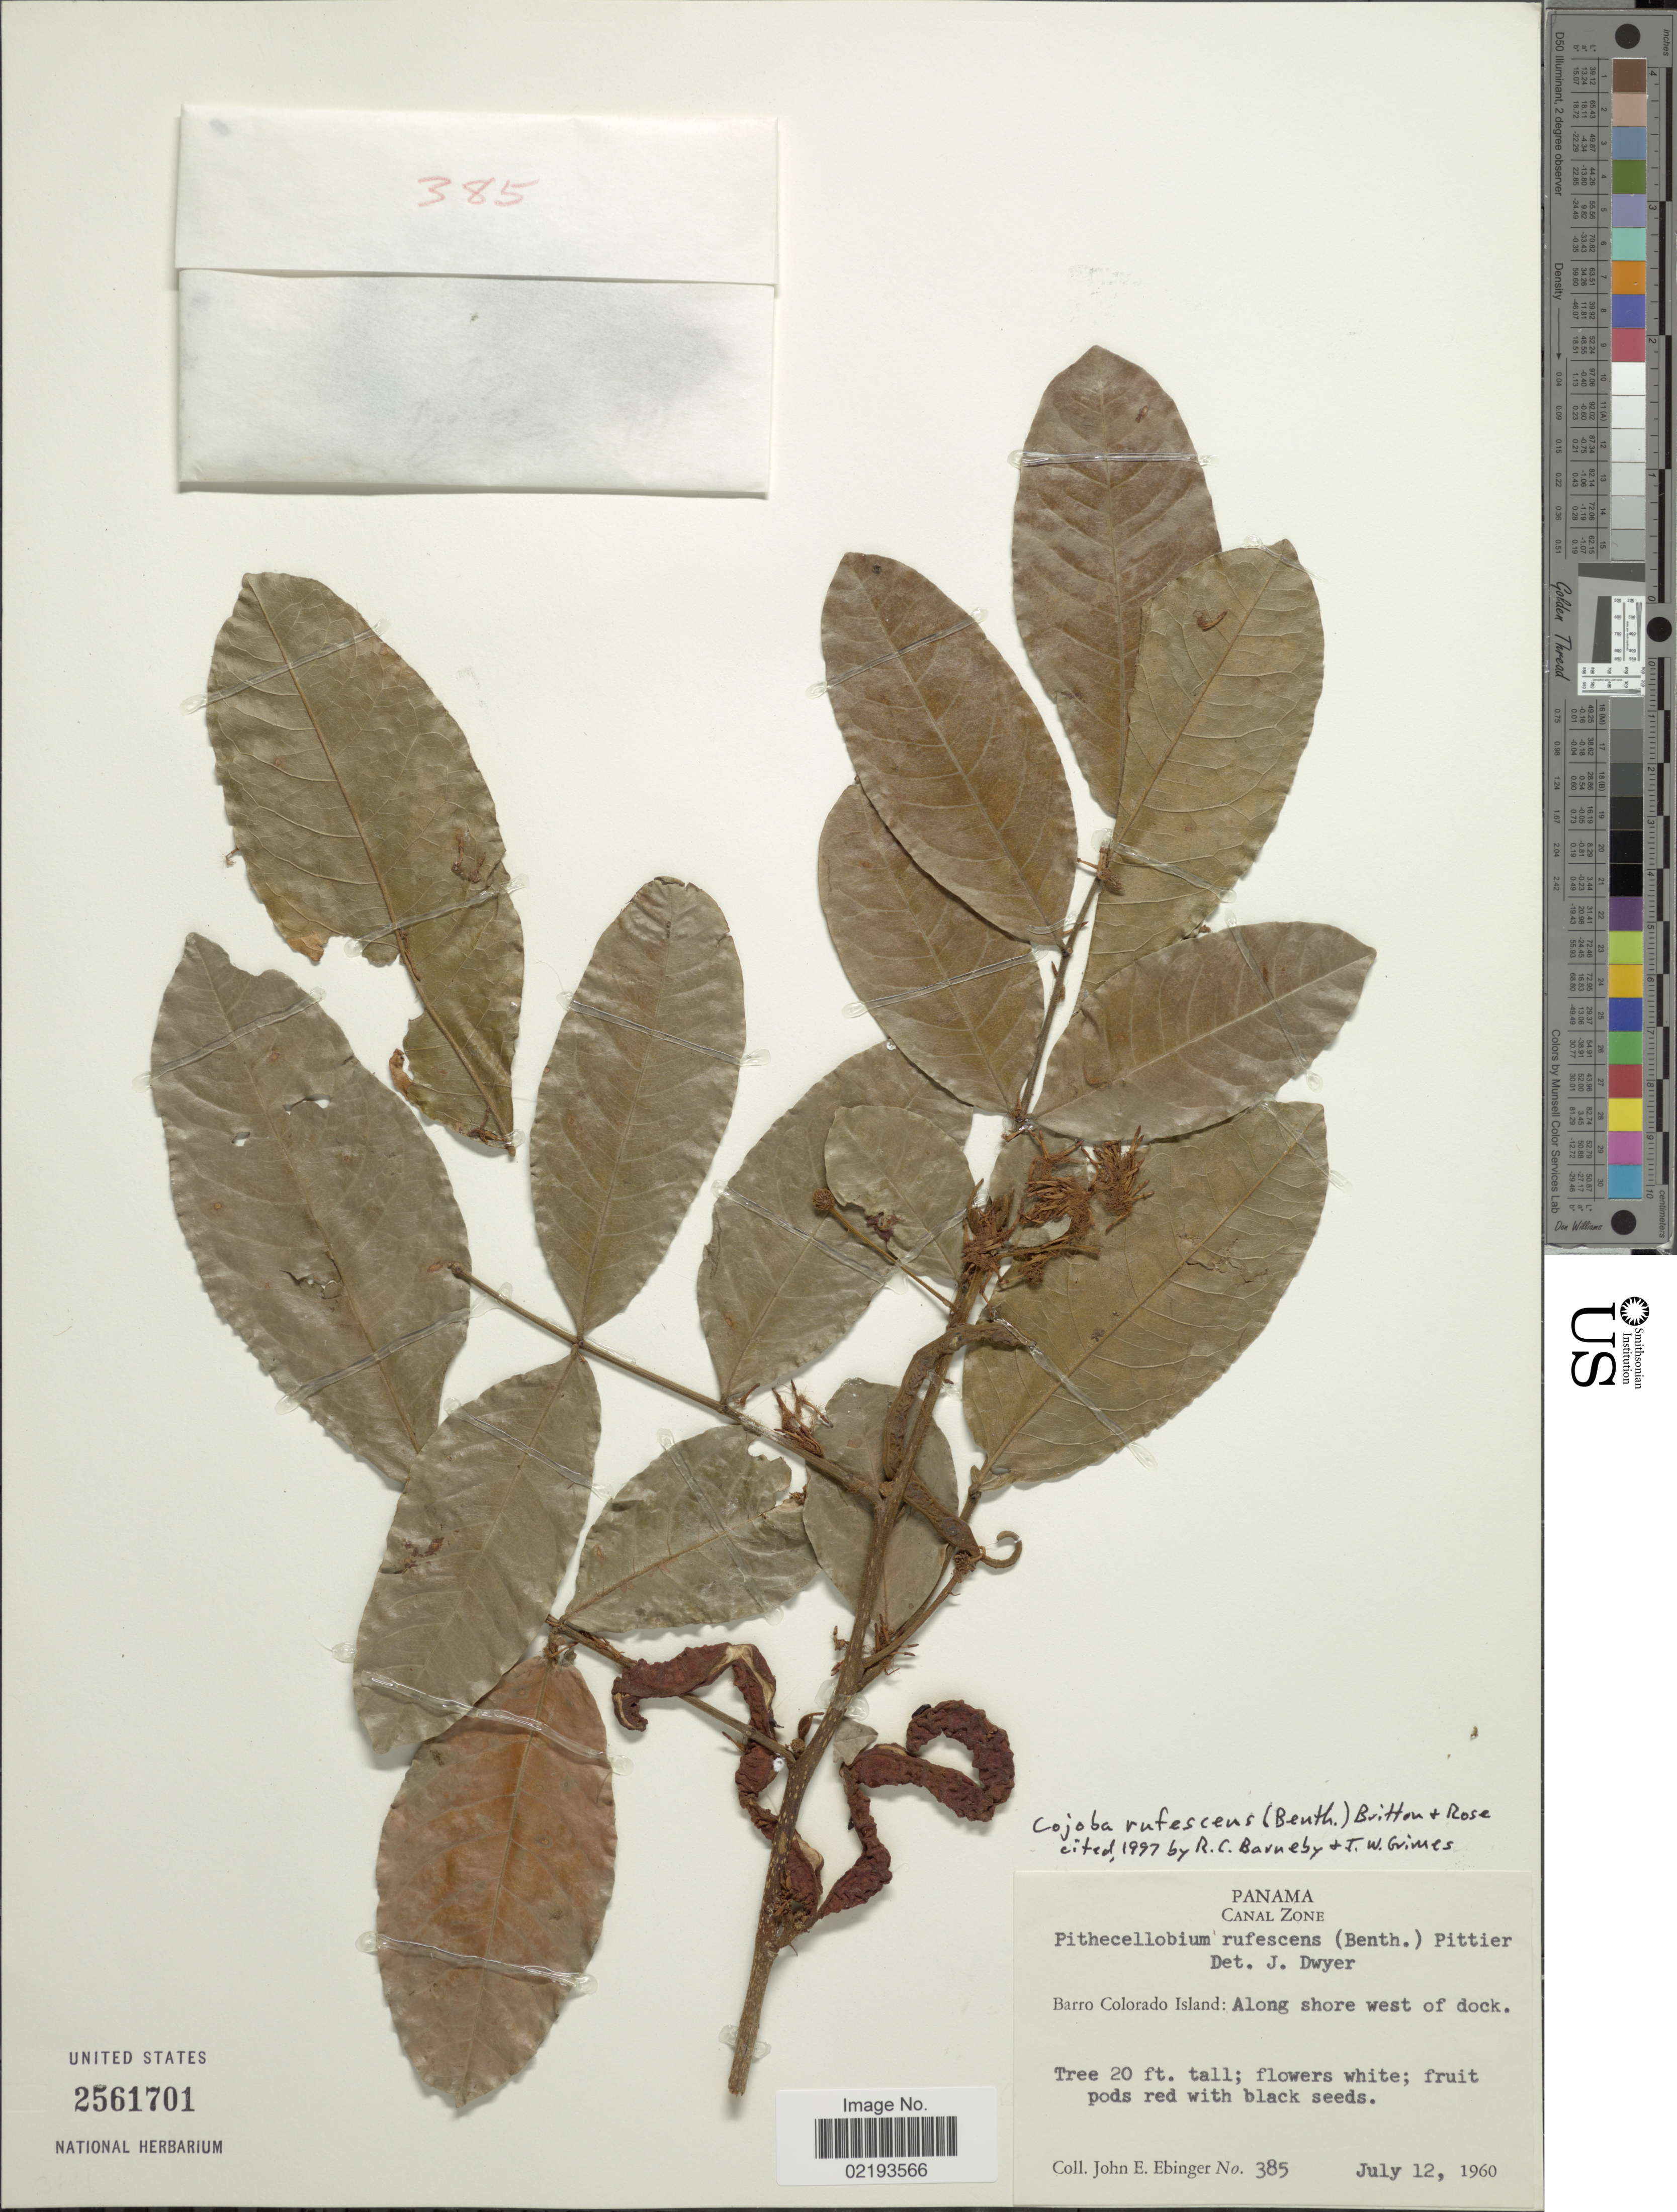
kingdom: Plantae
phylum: Tracheophyta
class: Magnoliopsida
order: Fabales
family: Fabaceae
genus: Cojoba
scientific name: Cojoba rufescens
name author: (Benth.) Britton & Rose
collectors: J. Ebinger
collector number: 385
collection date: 1960-07-12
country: Panama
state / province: Panamá Oeste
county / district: Canal Zone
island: Barro Colorado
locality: Canal Zone, Barro Colorado Island: Along shore west of dock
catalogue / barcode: US 2561701